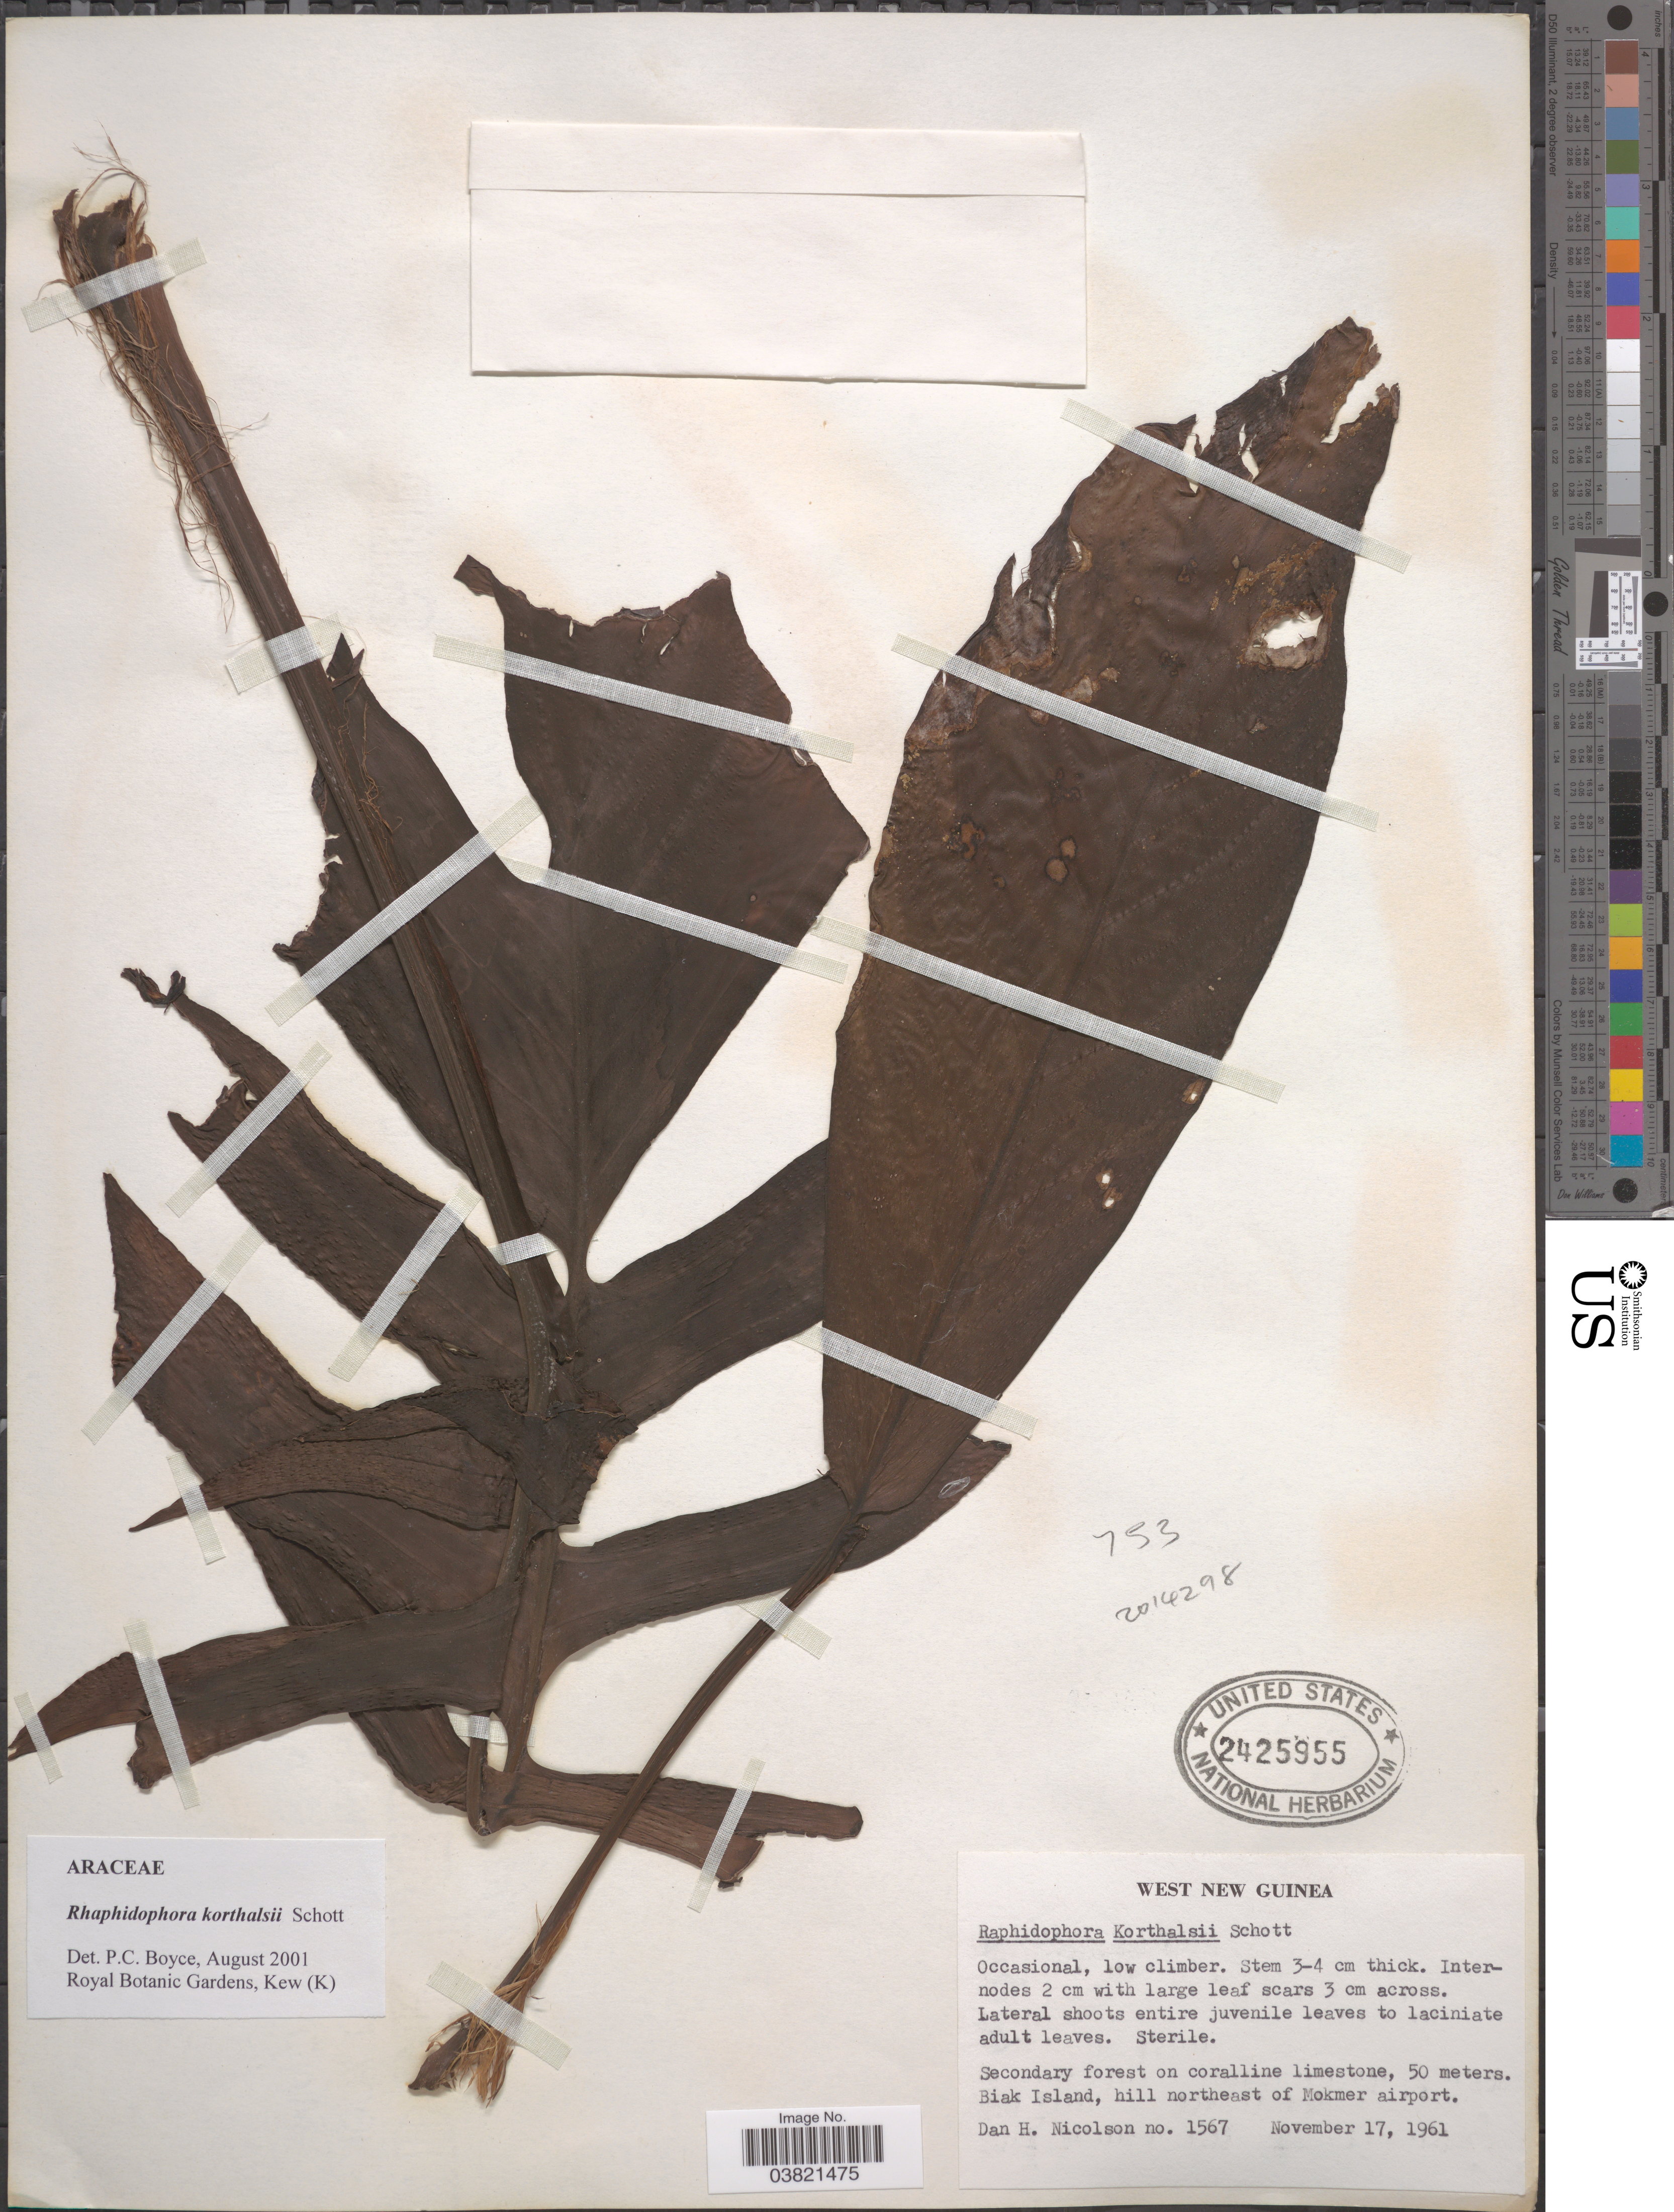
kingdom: Plantae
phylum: Tracheophyta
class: Liliopsida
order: Alismatales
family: Araceae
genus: Rhaphidophora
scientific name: Rhaphidophora korthalsii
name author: Schott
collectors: D. H. Nicolson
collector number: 1567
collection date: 1961-11-17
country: Indonesia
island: New Guinea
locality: West New Guinea. Biak Island, hill northeast of Mokmer airport.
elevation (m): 50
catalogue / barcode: US 2425955